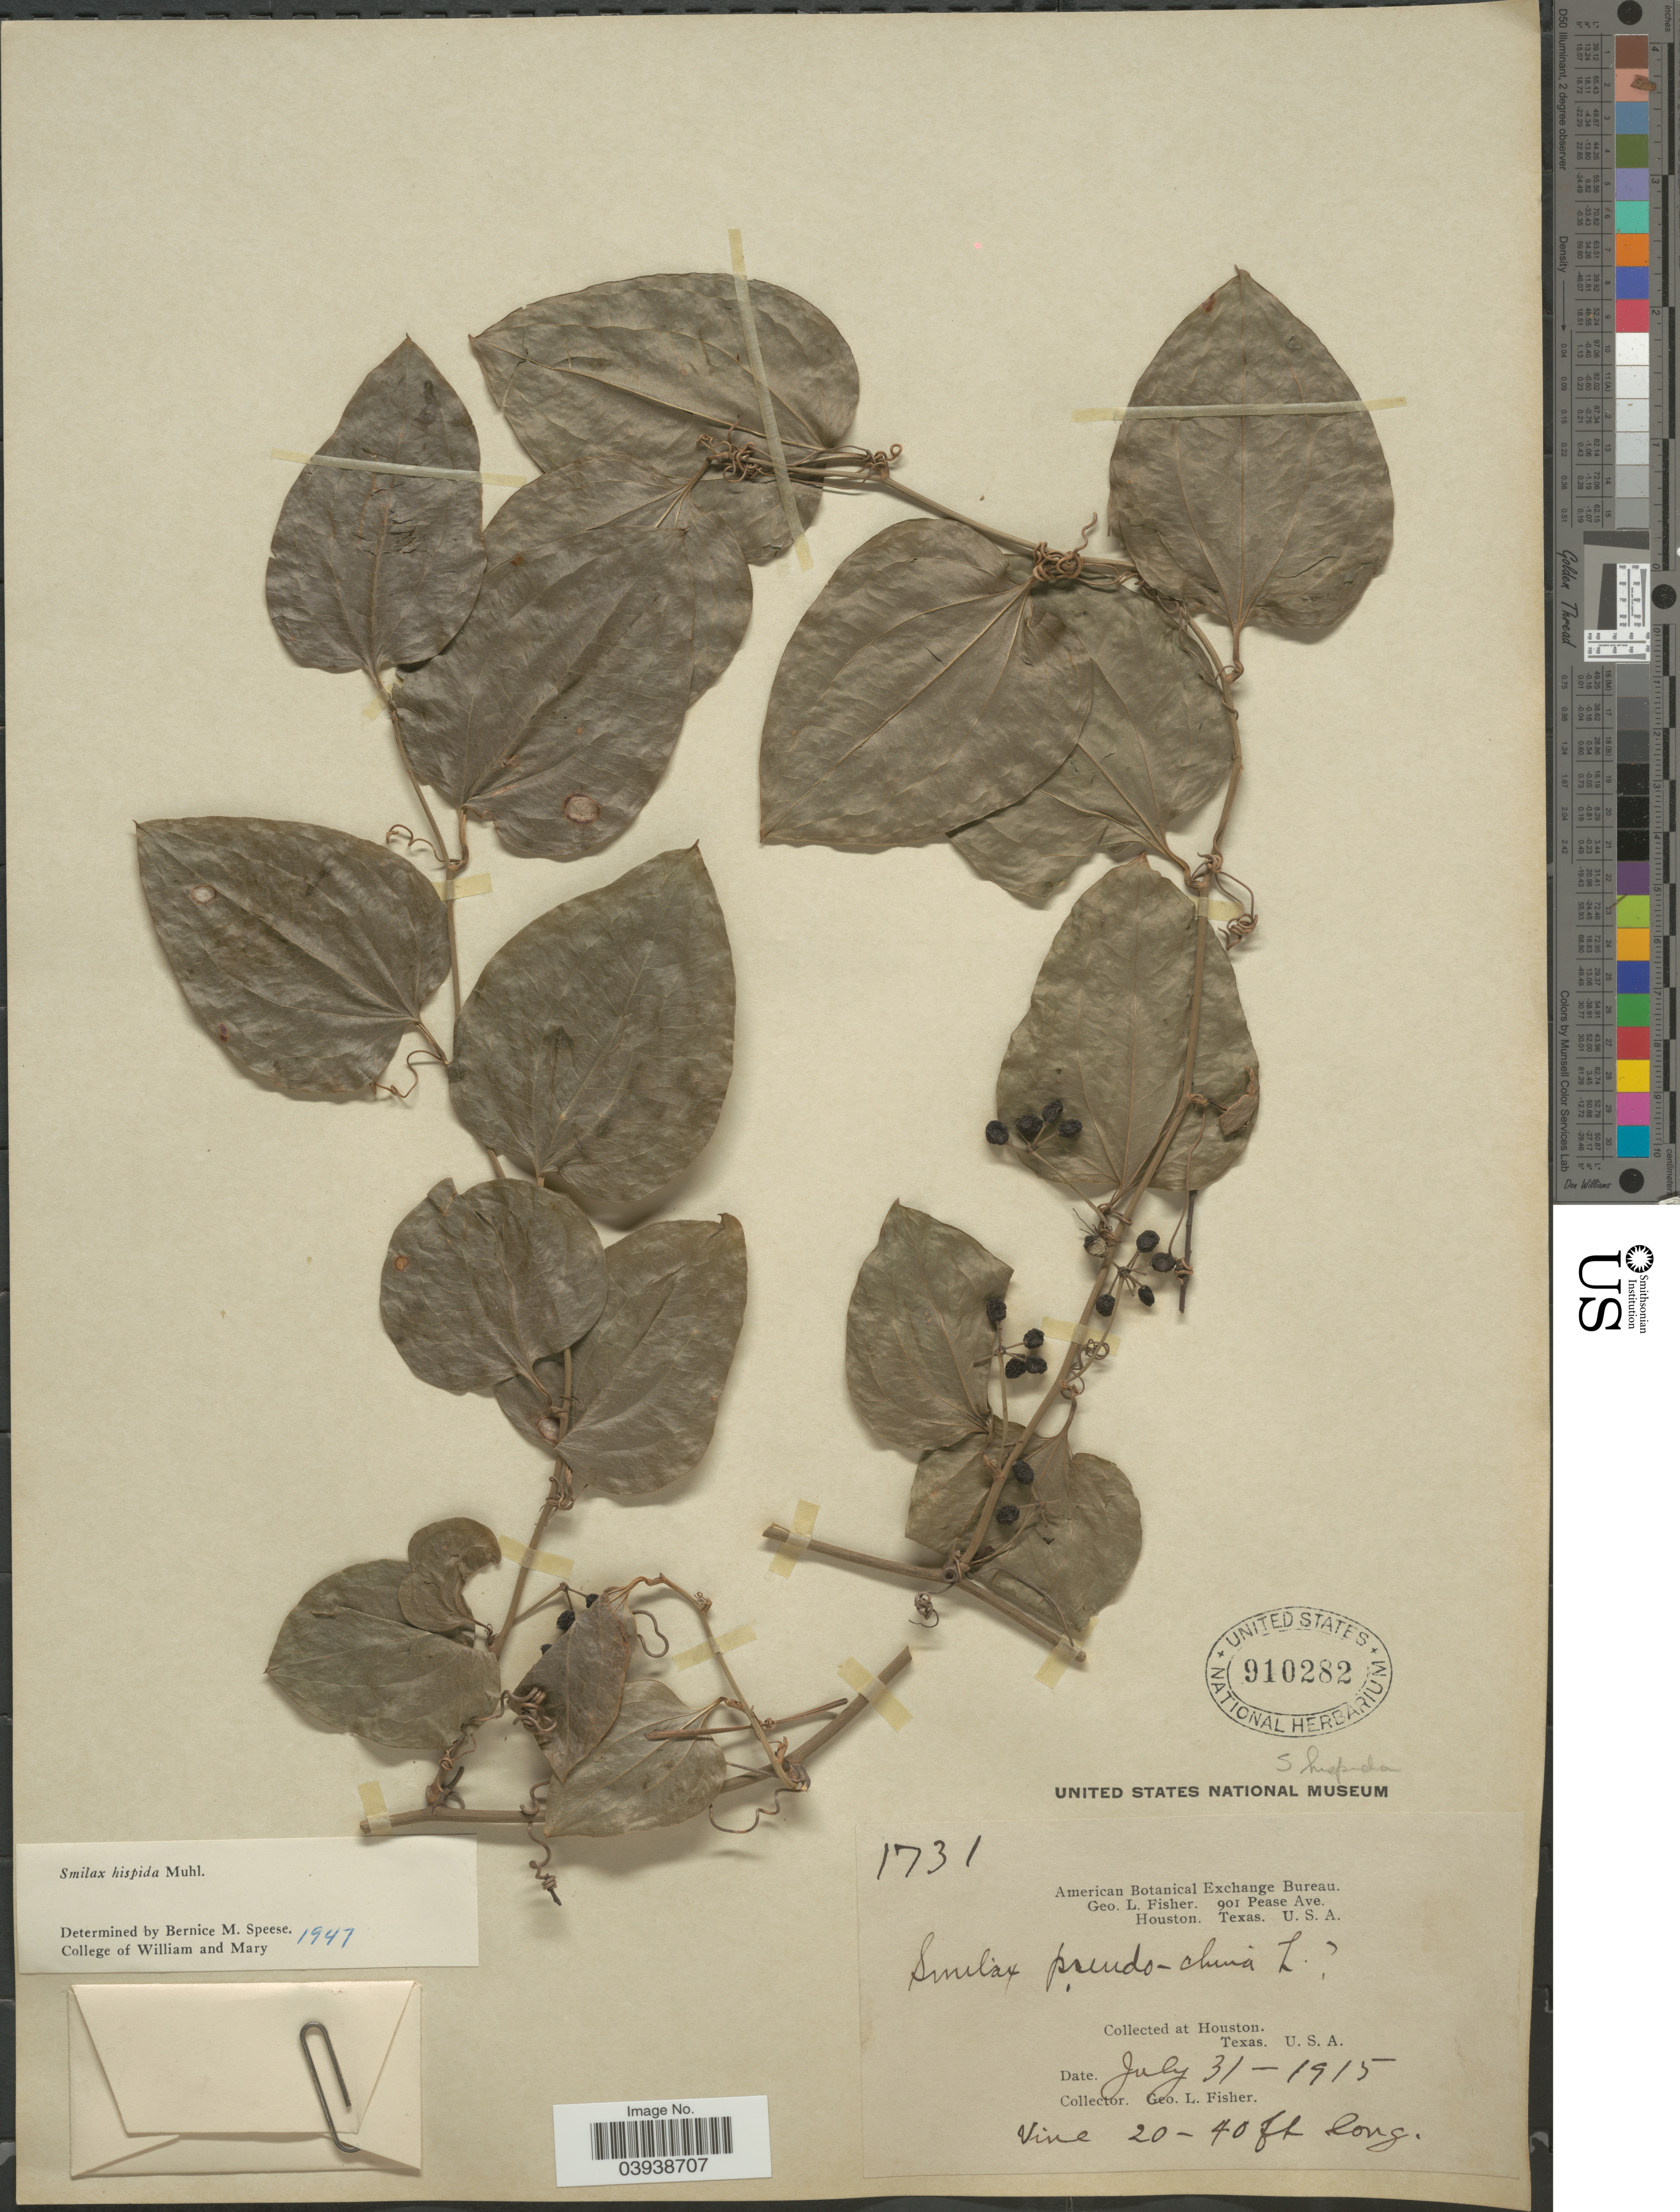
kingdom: Plantae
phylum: Tracheophyta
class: Liliopsida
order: Liliales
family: Smilacaceae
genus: Smilax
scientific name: Smilax hispida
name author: Raf.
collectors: G. L. Fisher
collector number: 1731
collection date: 1915-07-31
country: United States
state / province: Texas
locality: Houston.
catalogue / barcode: US 910282